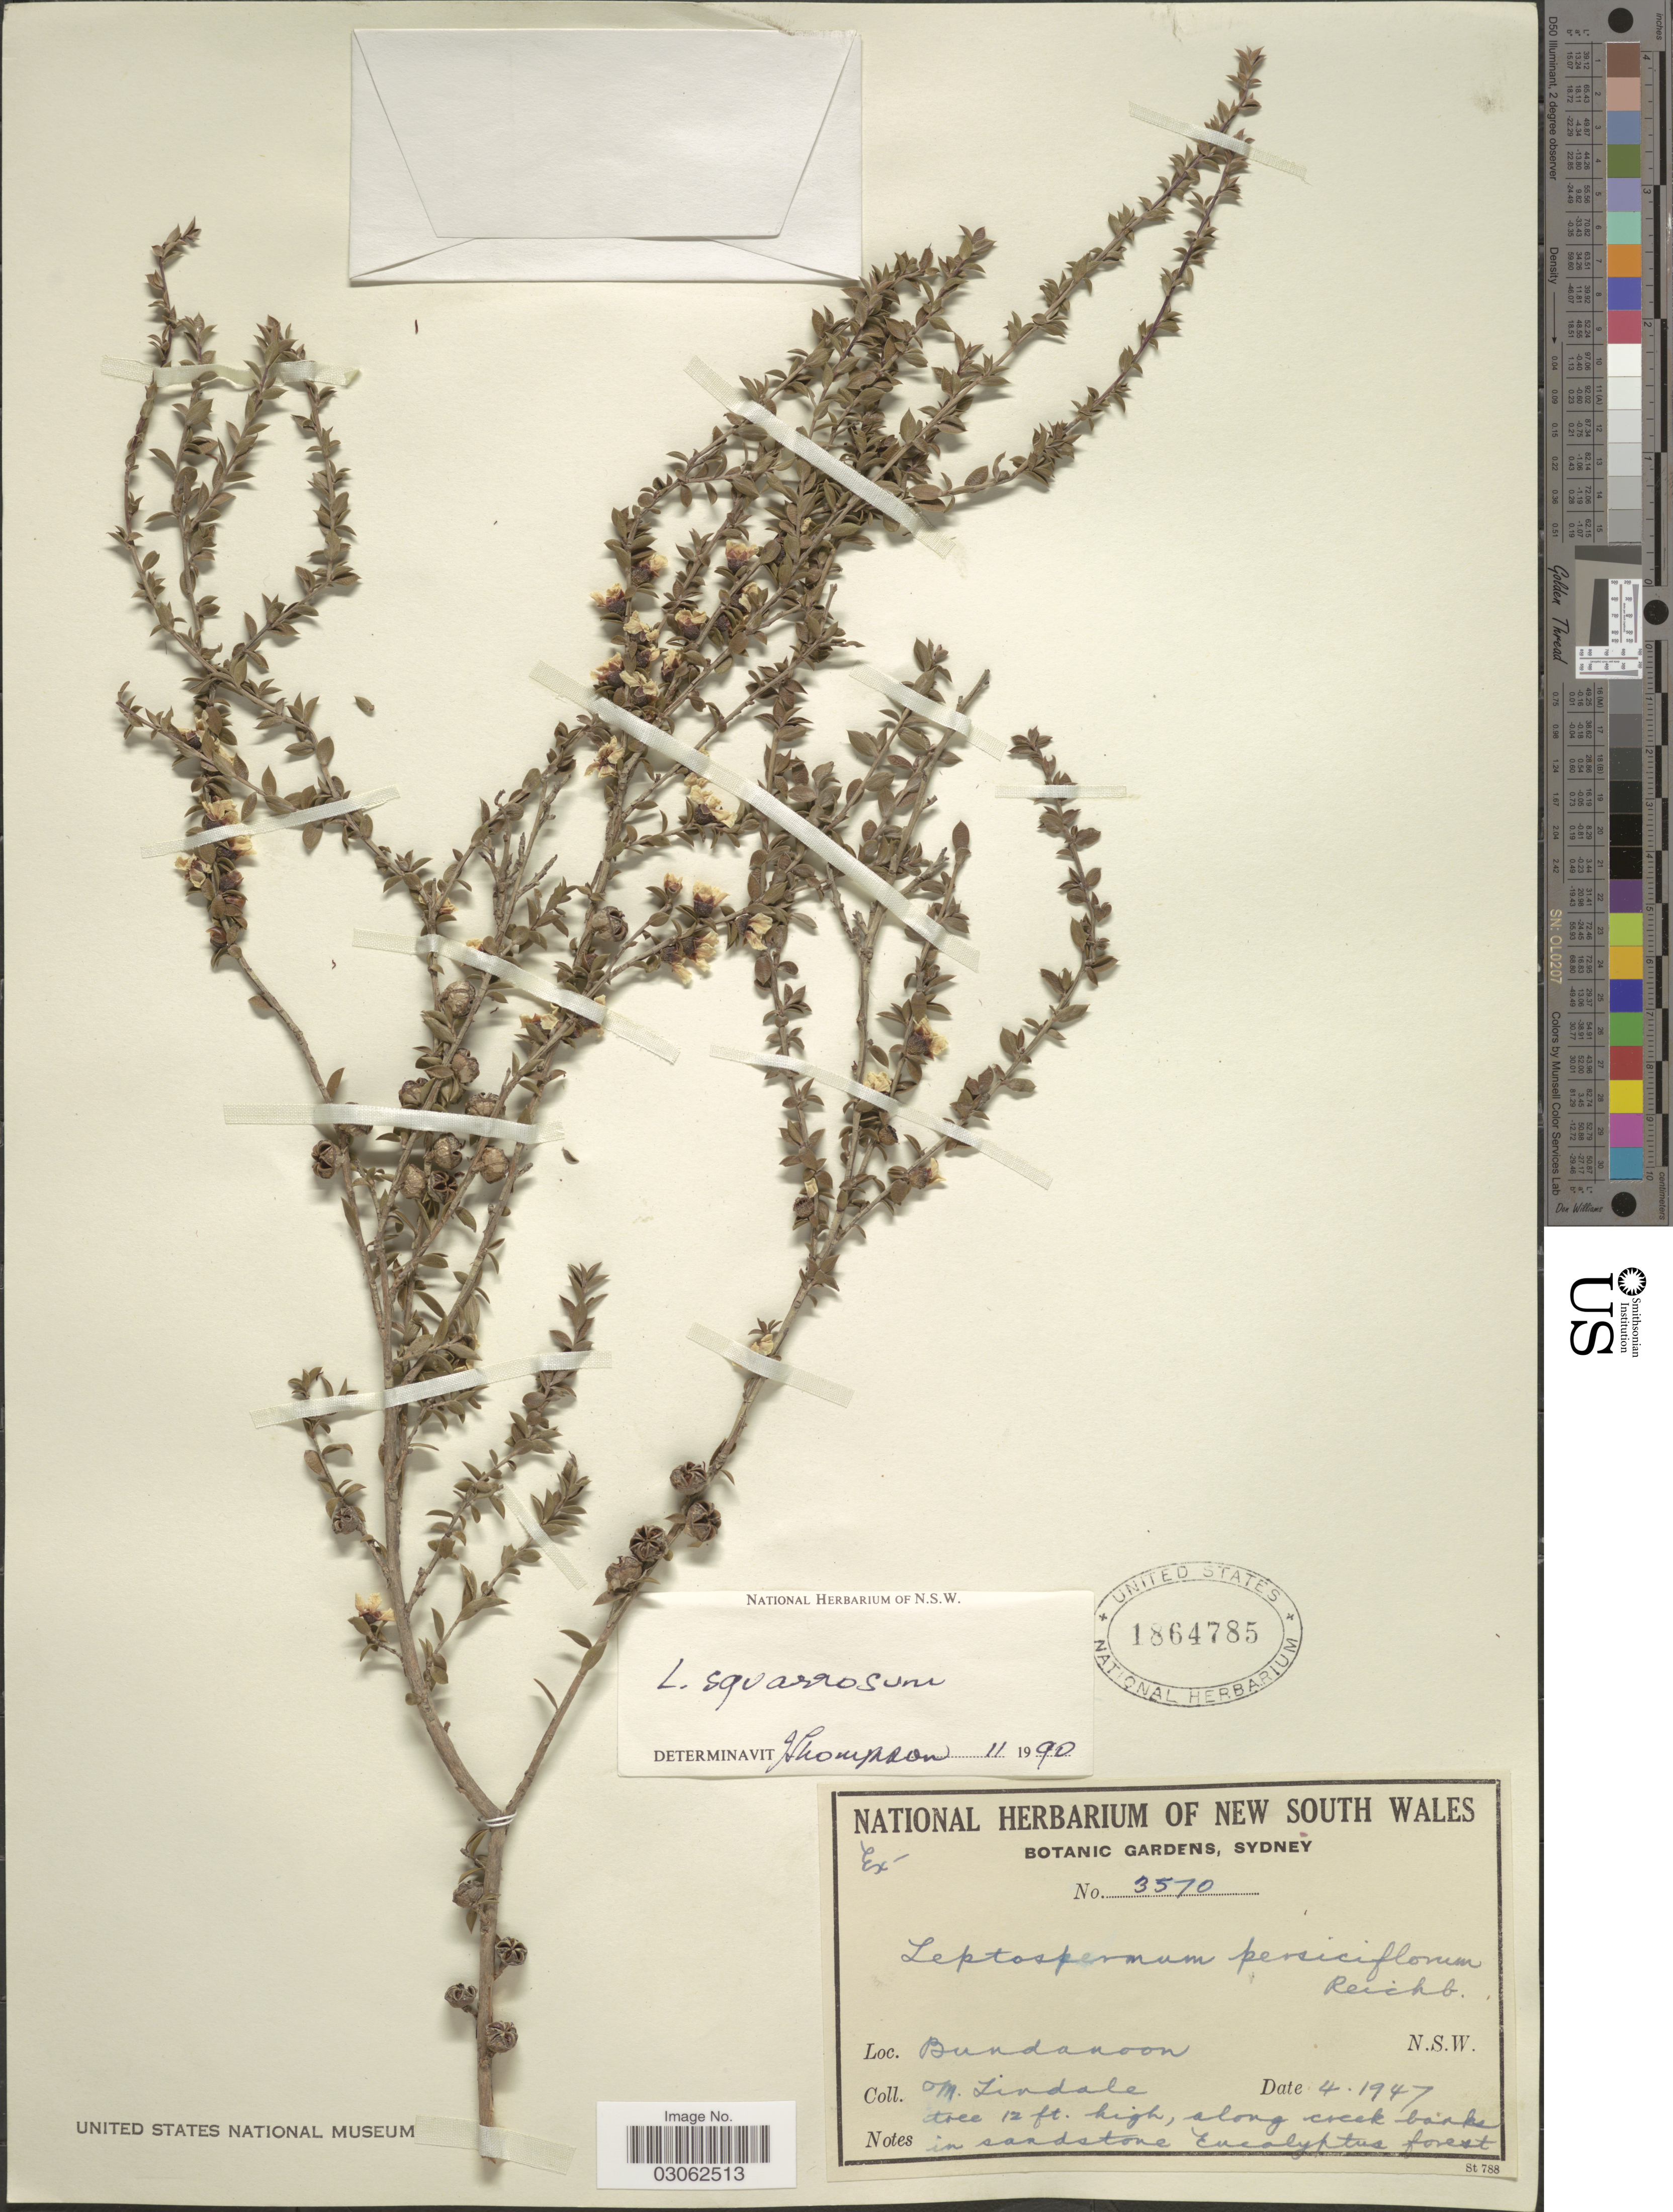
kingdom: Plantae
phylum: Tracheophyta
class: Magnoliopsida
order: Myrtales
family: Myrtaceae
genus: Leptospermum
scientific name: Leptospermum squarrosum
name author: Gaertn.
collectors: M. Lindale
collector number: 3570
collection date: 1947-04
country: Australia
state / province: New South Wales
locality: Bundanoon N.S.W.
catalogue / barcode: US 1864785